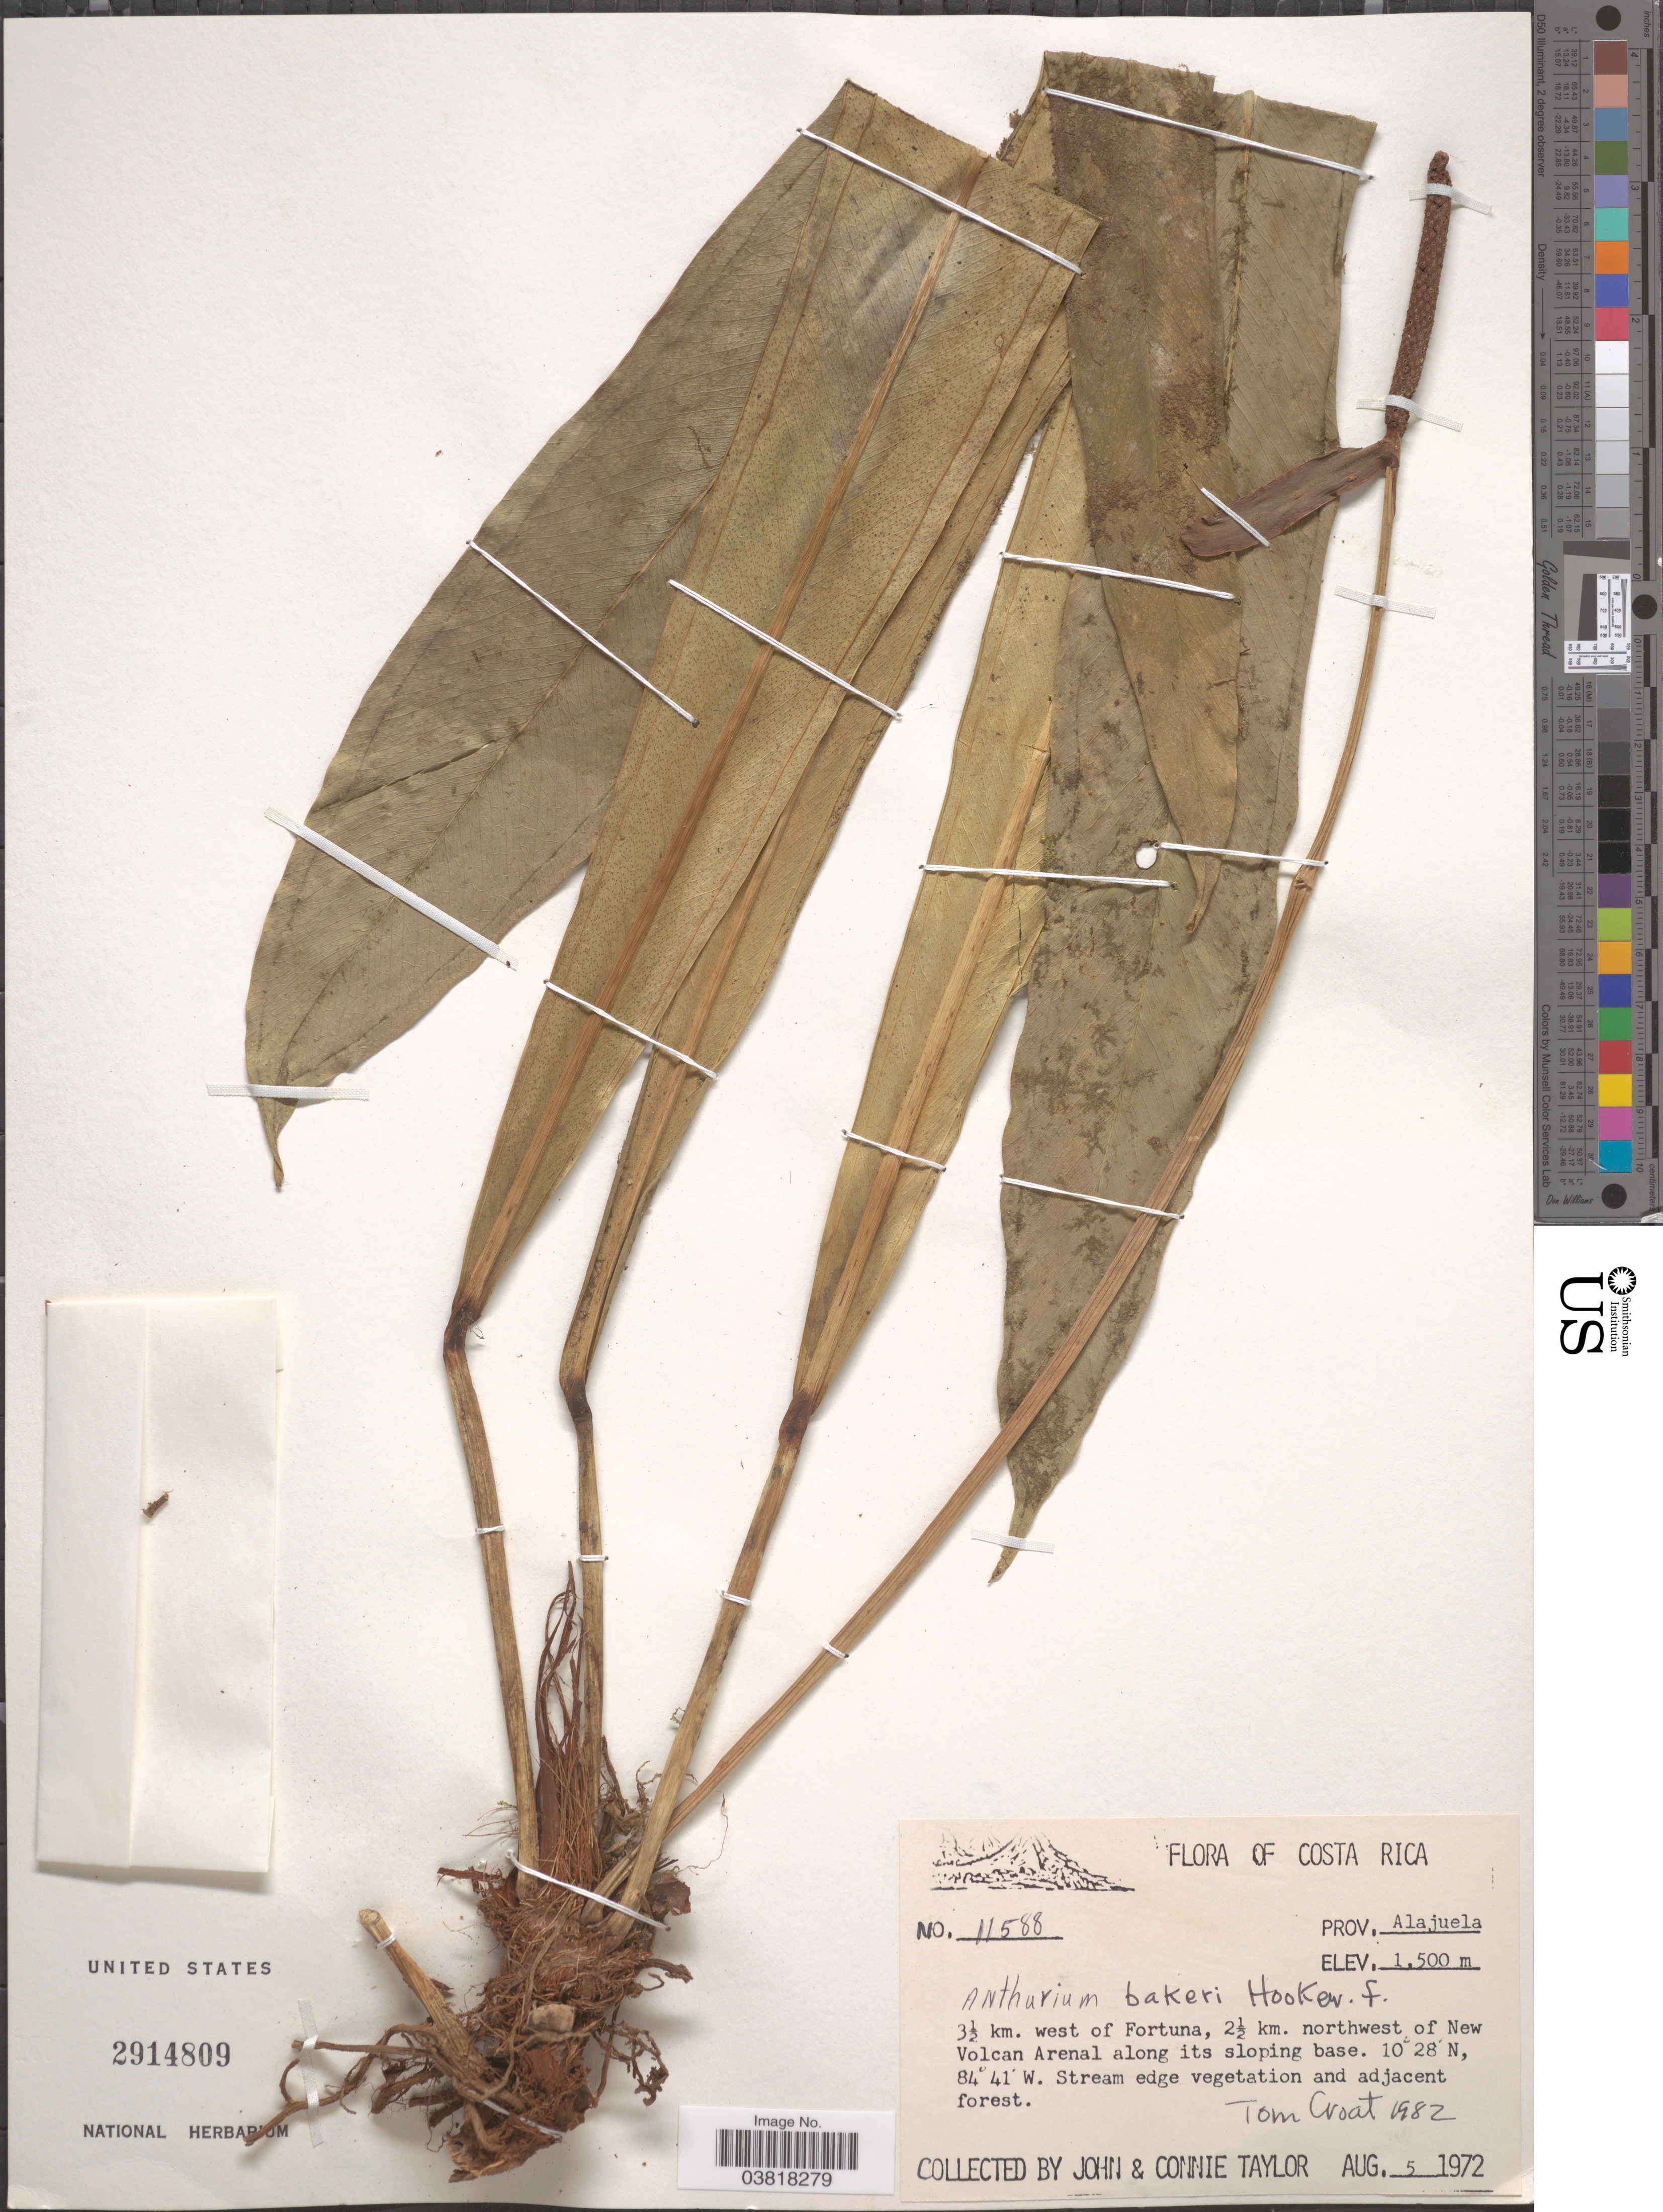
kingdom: Plantae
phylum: Tracheophyta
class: Liliopsida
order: Alismatales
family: Araceae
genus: Anthurium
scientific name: Anthurium bakeri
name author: Hook. f.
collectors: J. Taylor & C. Taylor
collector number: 11588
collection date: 1972-08-05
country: Costa Rica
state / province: Alajuela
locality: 3½ km. west of Fortuna, 2½ km. northwest of New Volcan Arenal along its sloping base.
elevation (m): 1500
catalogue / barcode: US 2914809